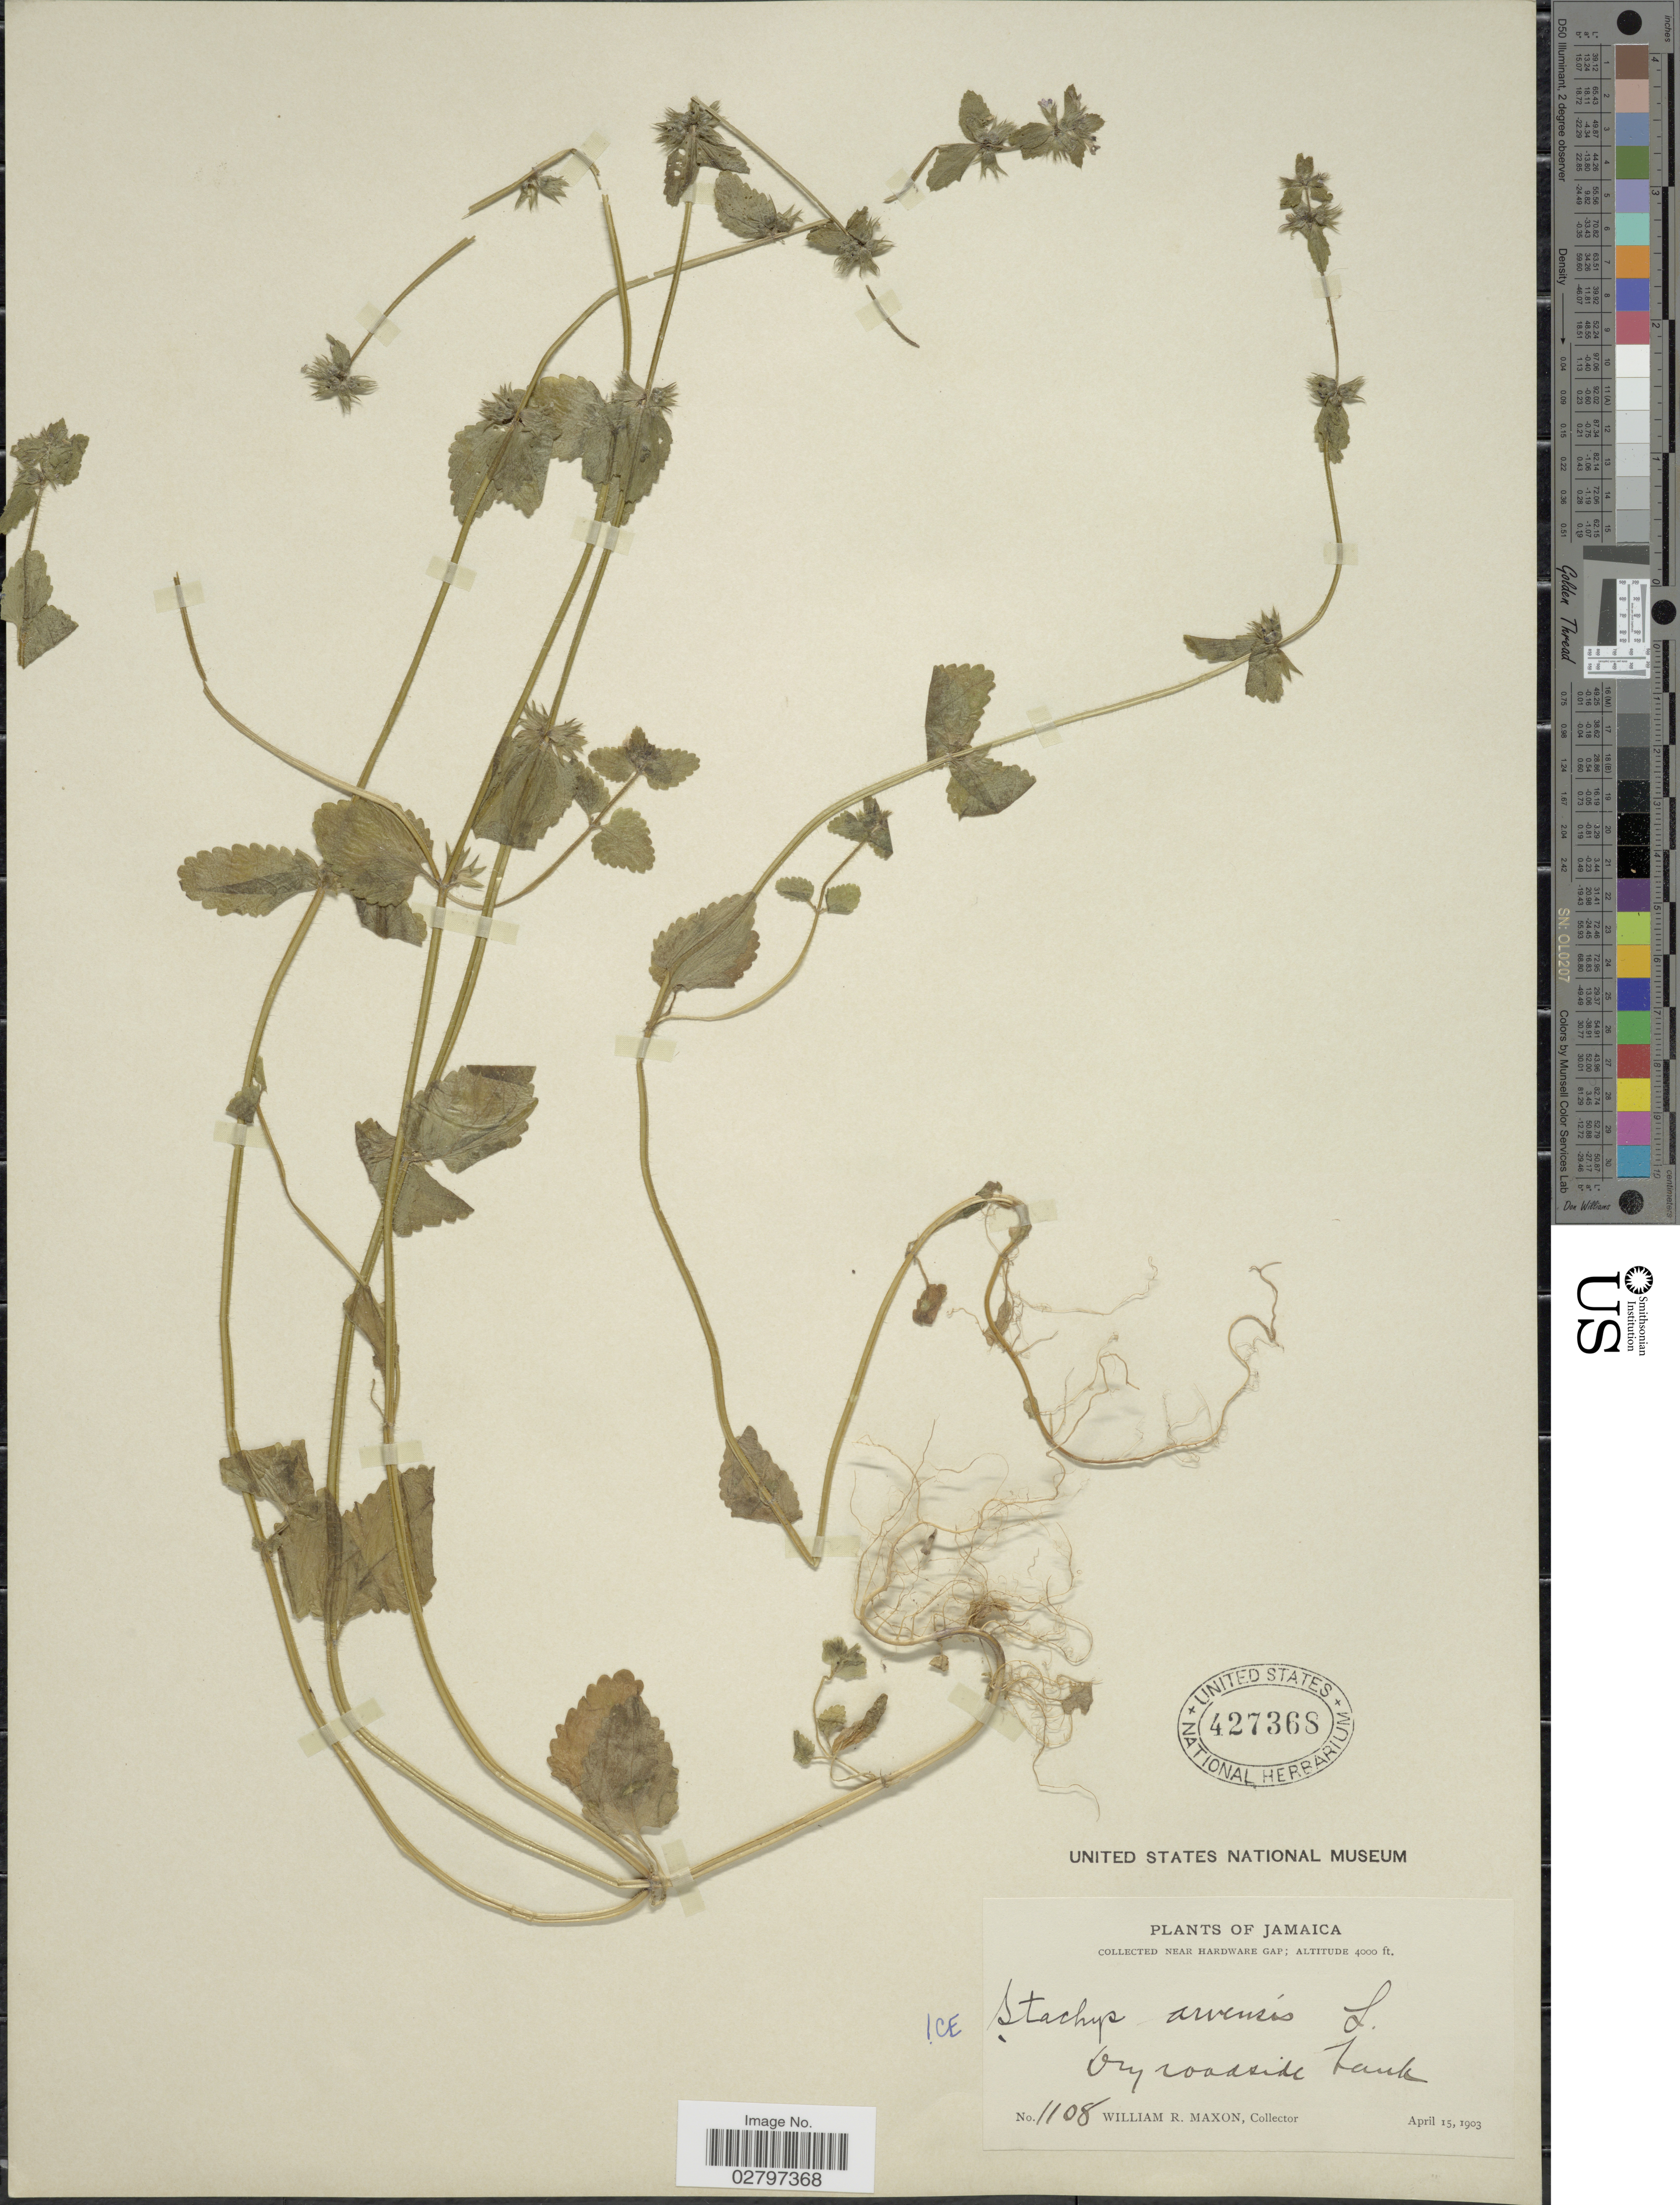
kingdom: Plantae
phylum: Tracheophyta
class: Magnoliopsida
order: Lamiales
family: Lamiaceae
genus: Stachys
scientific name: Stachys arvensis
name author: (L.) L.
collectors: W. R. Maxon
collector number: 1108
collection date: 1903-04-15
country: Jamaica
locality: Near Hardware Gap.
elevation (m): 1219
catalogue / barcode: US 427368